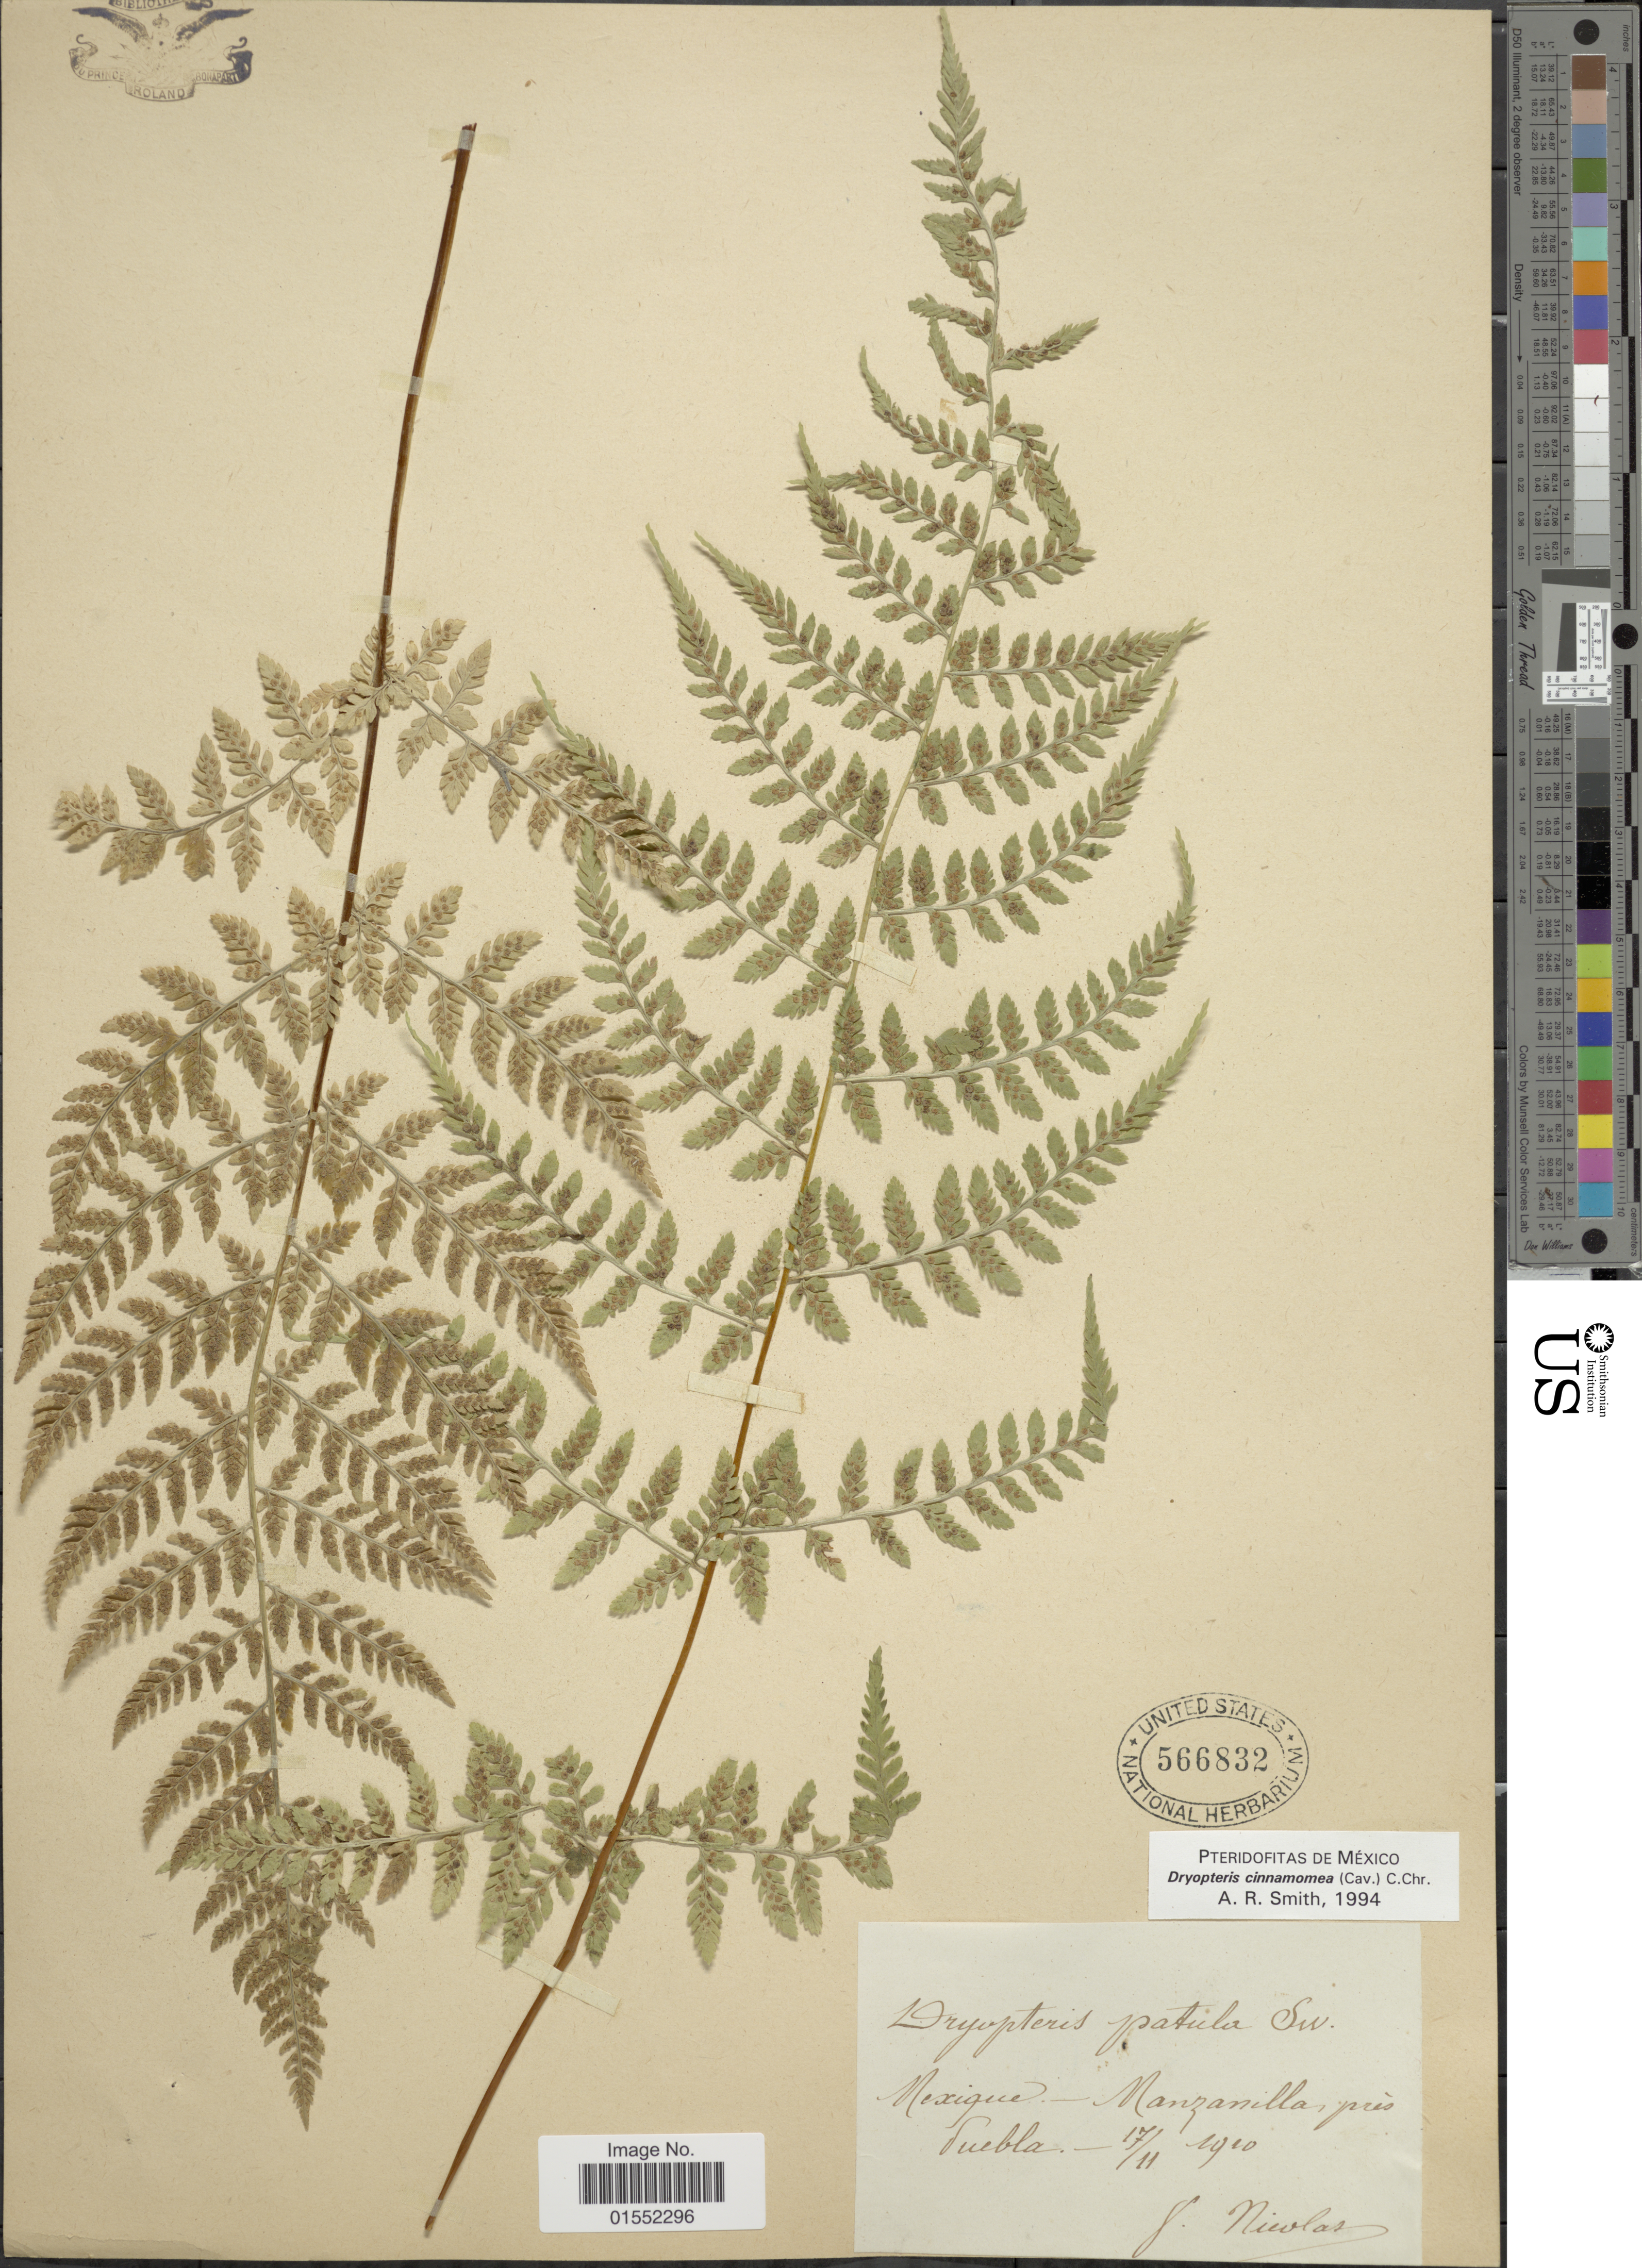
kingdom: Plantae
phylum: Tracheophyta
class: Polypodiopsida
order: Polypodiales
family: Dryopteridaceae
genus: Dryopteris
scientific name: Dryopteris cinnamomea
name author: (Cav.) C. Chr.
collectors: F. Nicolas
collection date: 1910-11-17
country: Mexico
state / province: Puebla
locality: Manzanilla prés Puebla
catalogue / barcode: US 566832